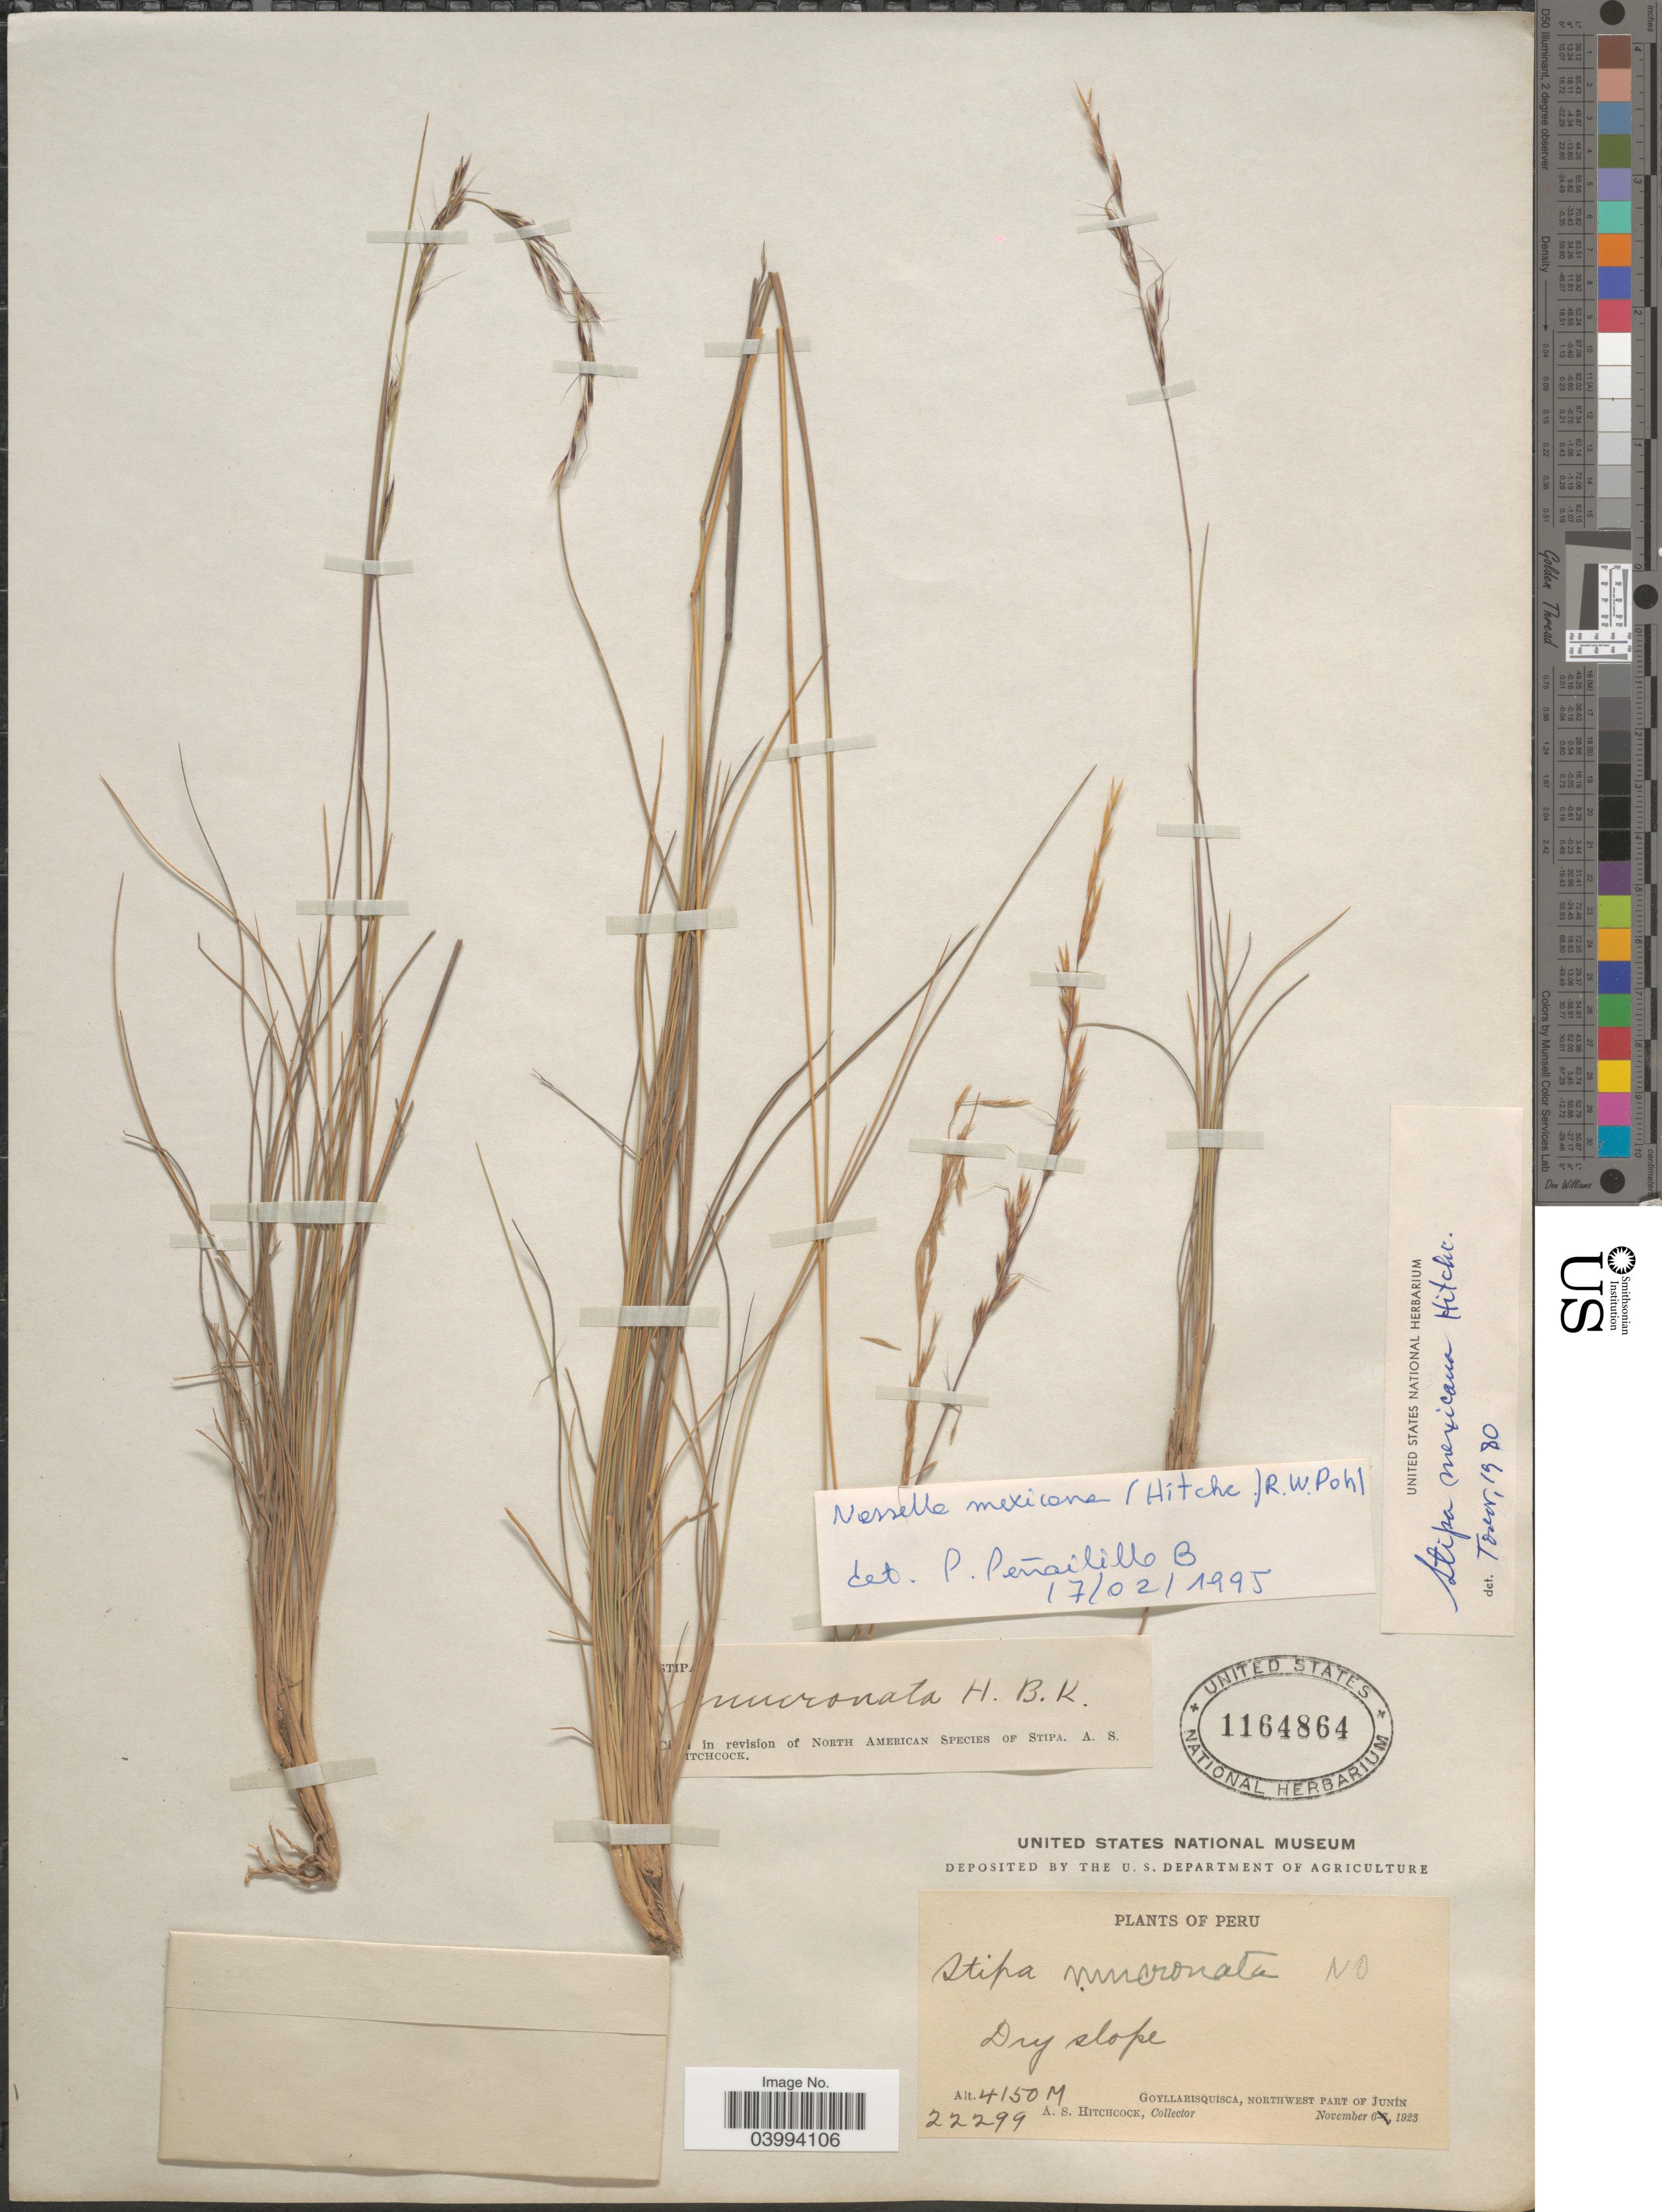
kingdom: Plantae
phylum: Tracheophyta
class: Liliopsida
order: Poales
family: Poaceae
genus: Nassella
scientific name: Nassella mexicana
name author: (Hitchc.) R.W. Pohl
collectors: A. S. Hitchcock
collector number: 22299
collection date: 1923-11-06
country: Peru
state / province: Junín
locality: Goyllarisquisca, northwest part of Junin.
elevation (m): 4150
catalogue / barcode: US 1164864